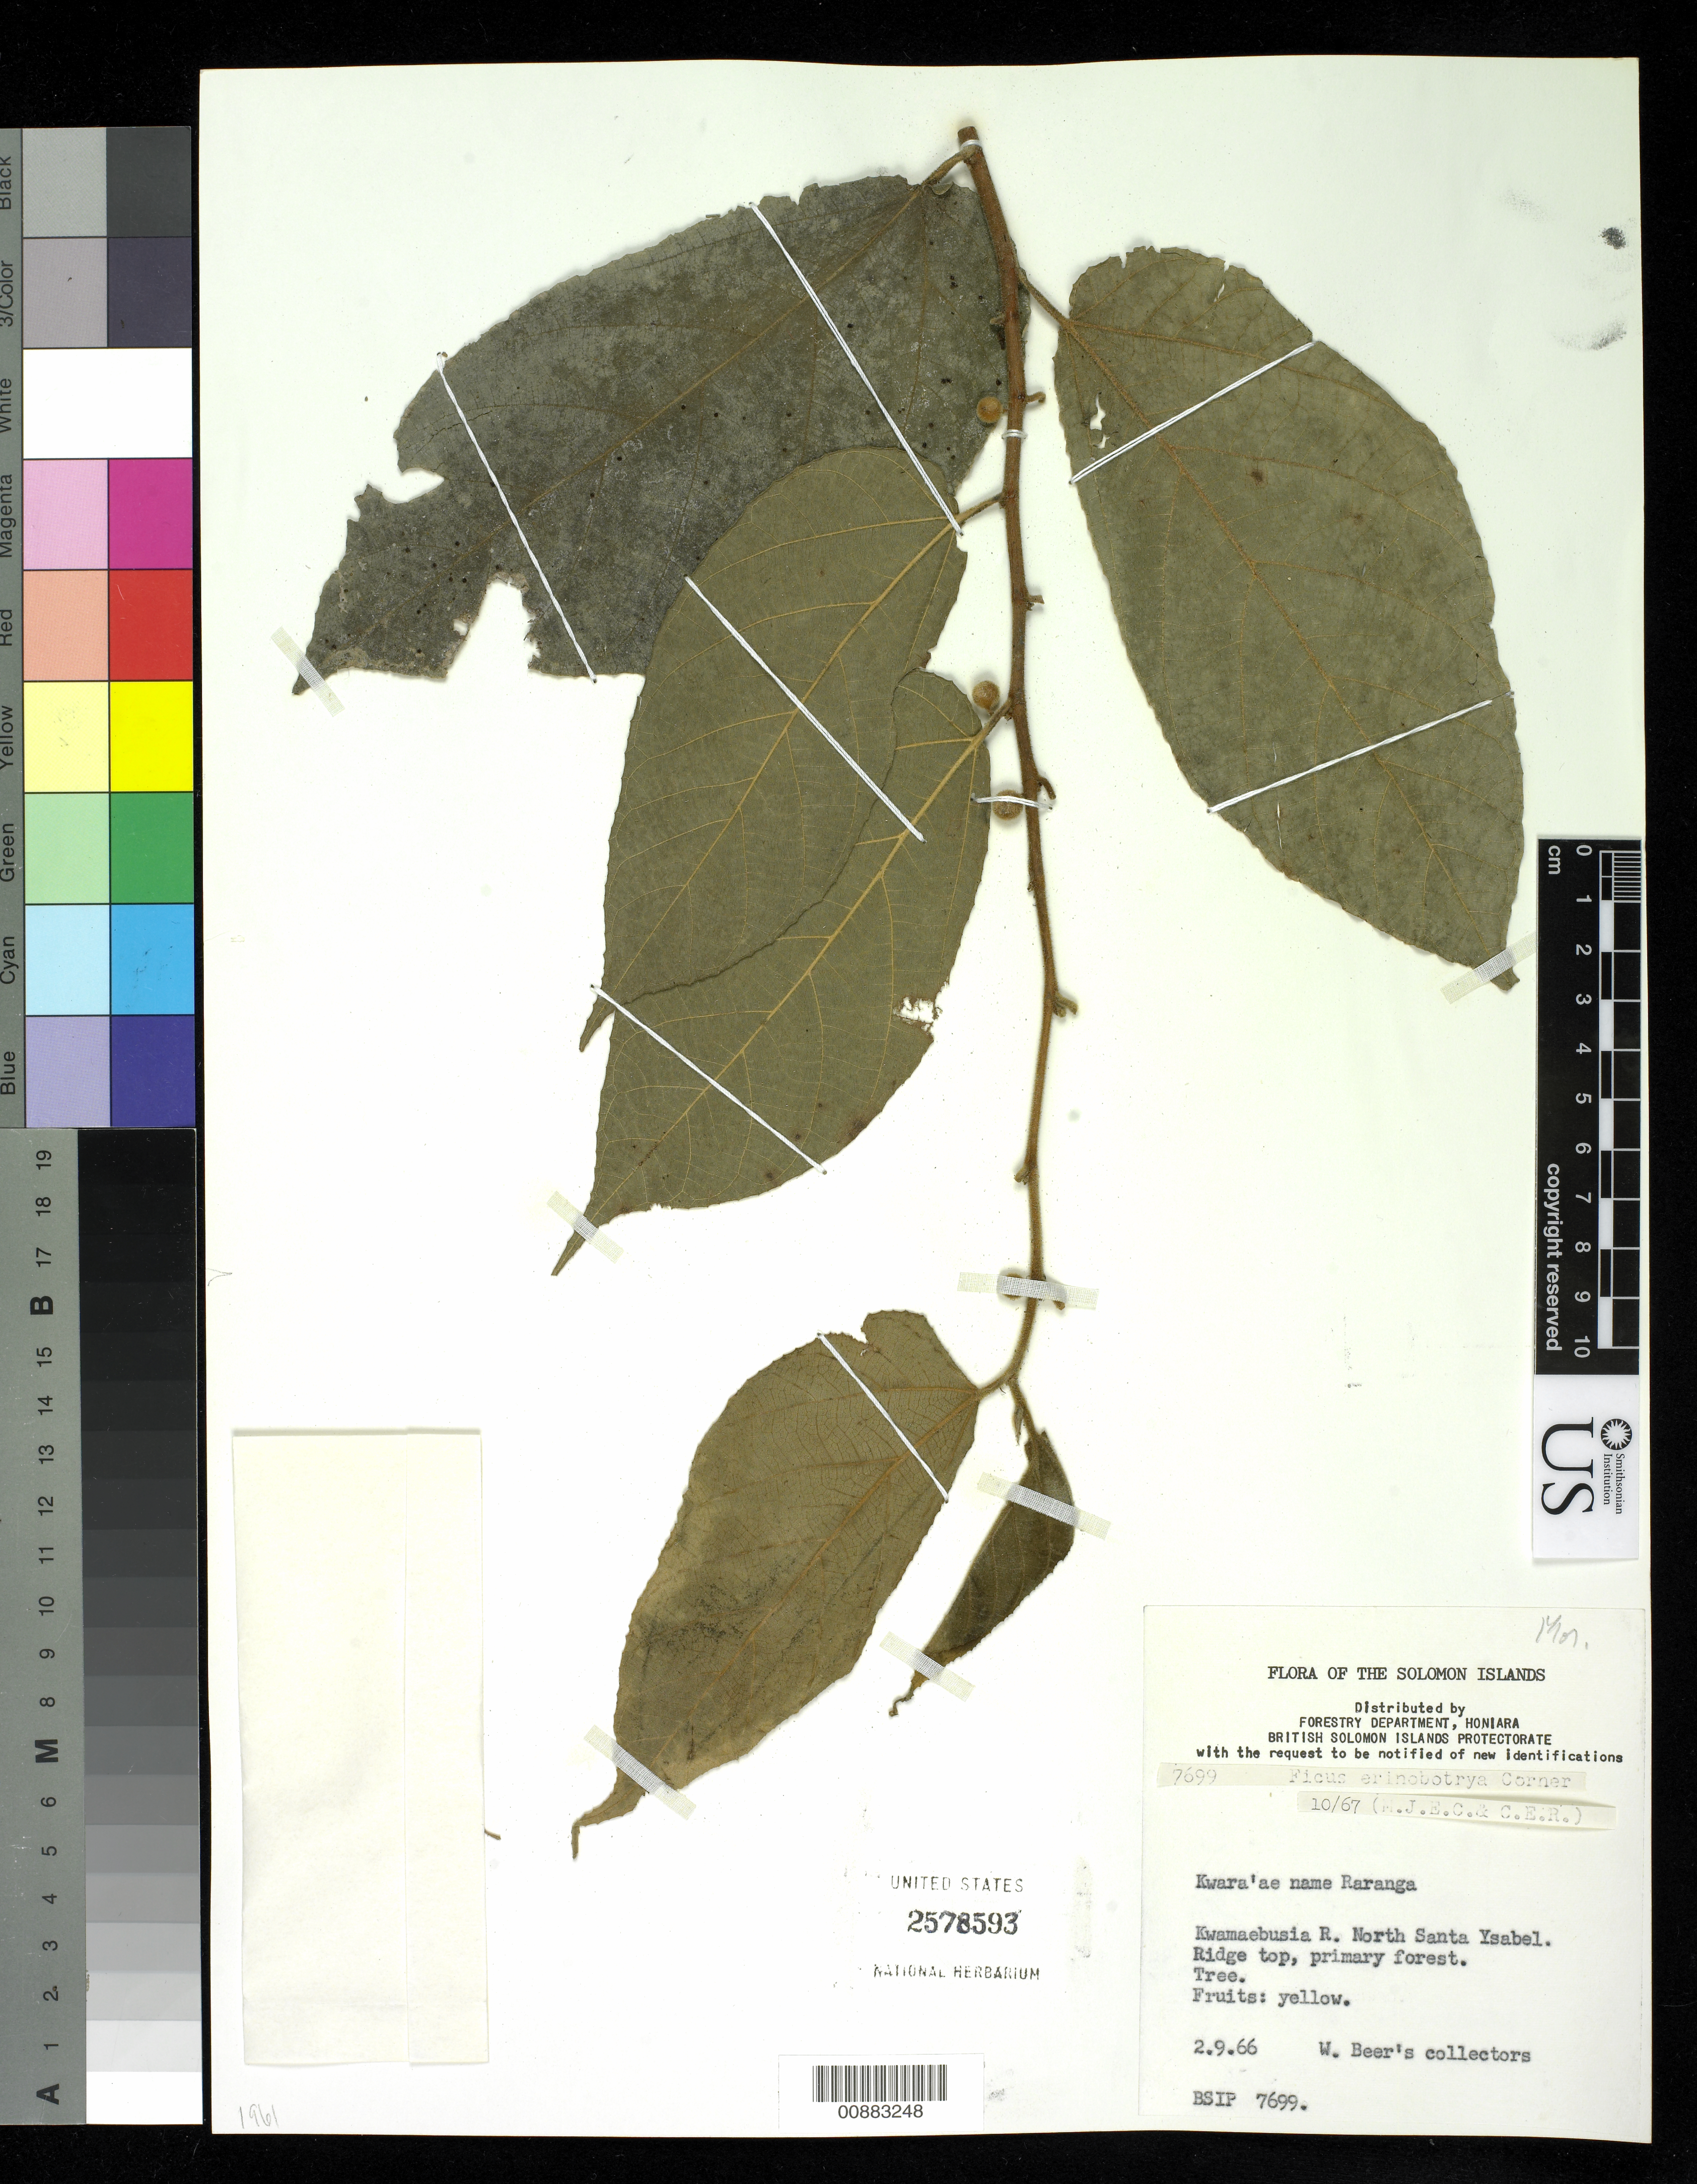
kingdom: Plantae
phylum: Tracheophyta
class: Magnoliopsida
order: Rosales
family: Moraceae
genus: Ficus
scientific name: Ficus erinobotrya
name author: Corner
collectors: W. Beer's Collectors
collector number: BSIP 7699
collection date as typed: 09 Feb 1966 or 02 Sep 1966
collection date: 1966-02-09 or 1966-09-02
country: Solomon Islands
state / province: Isabel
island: Santa Isabel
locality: Kwamaebusia R North Santa Ysabel.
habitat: Ridge top, primary forest.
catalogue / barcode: US 2578593